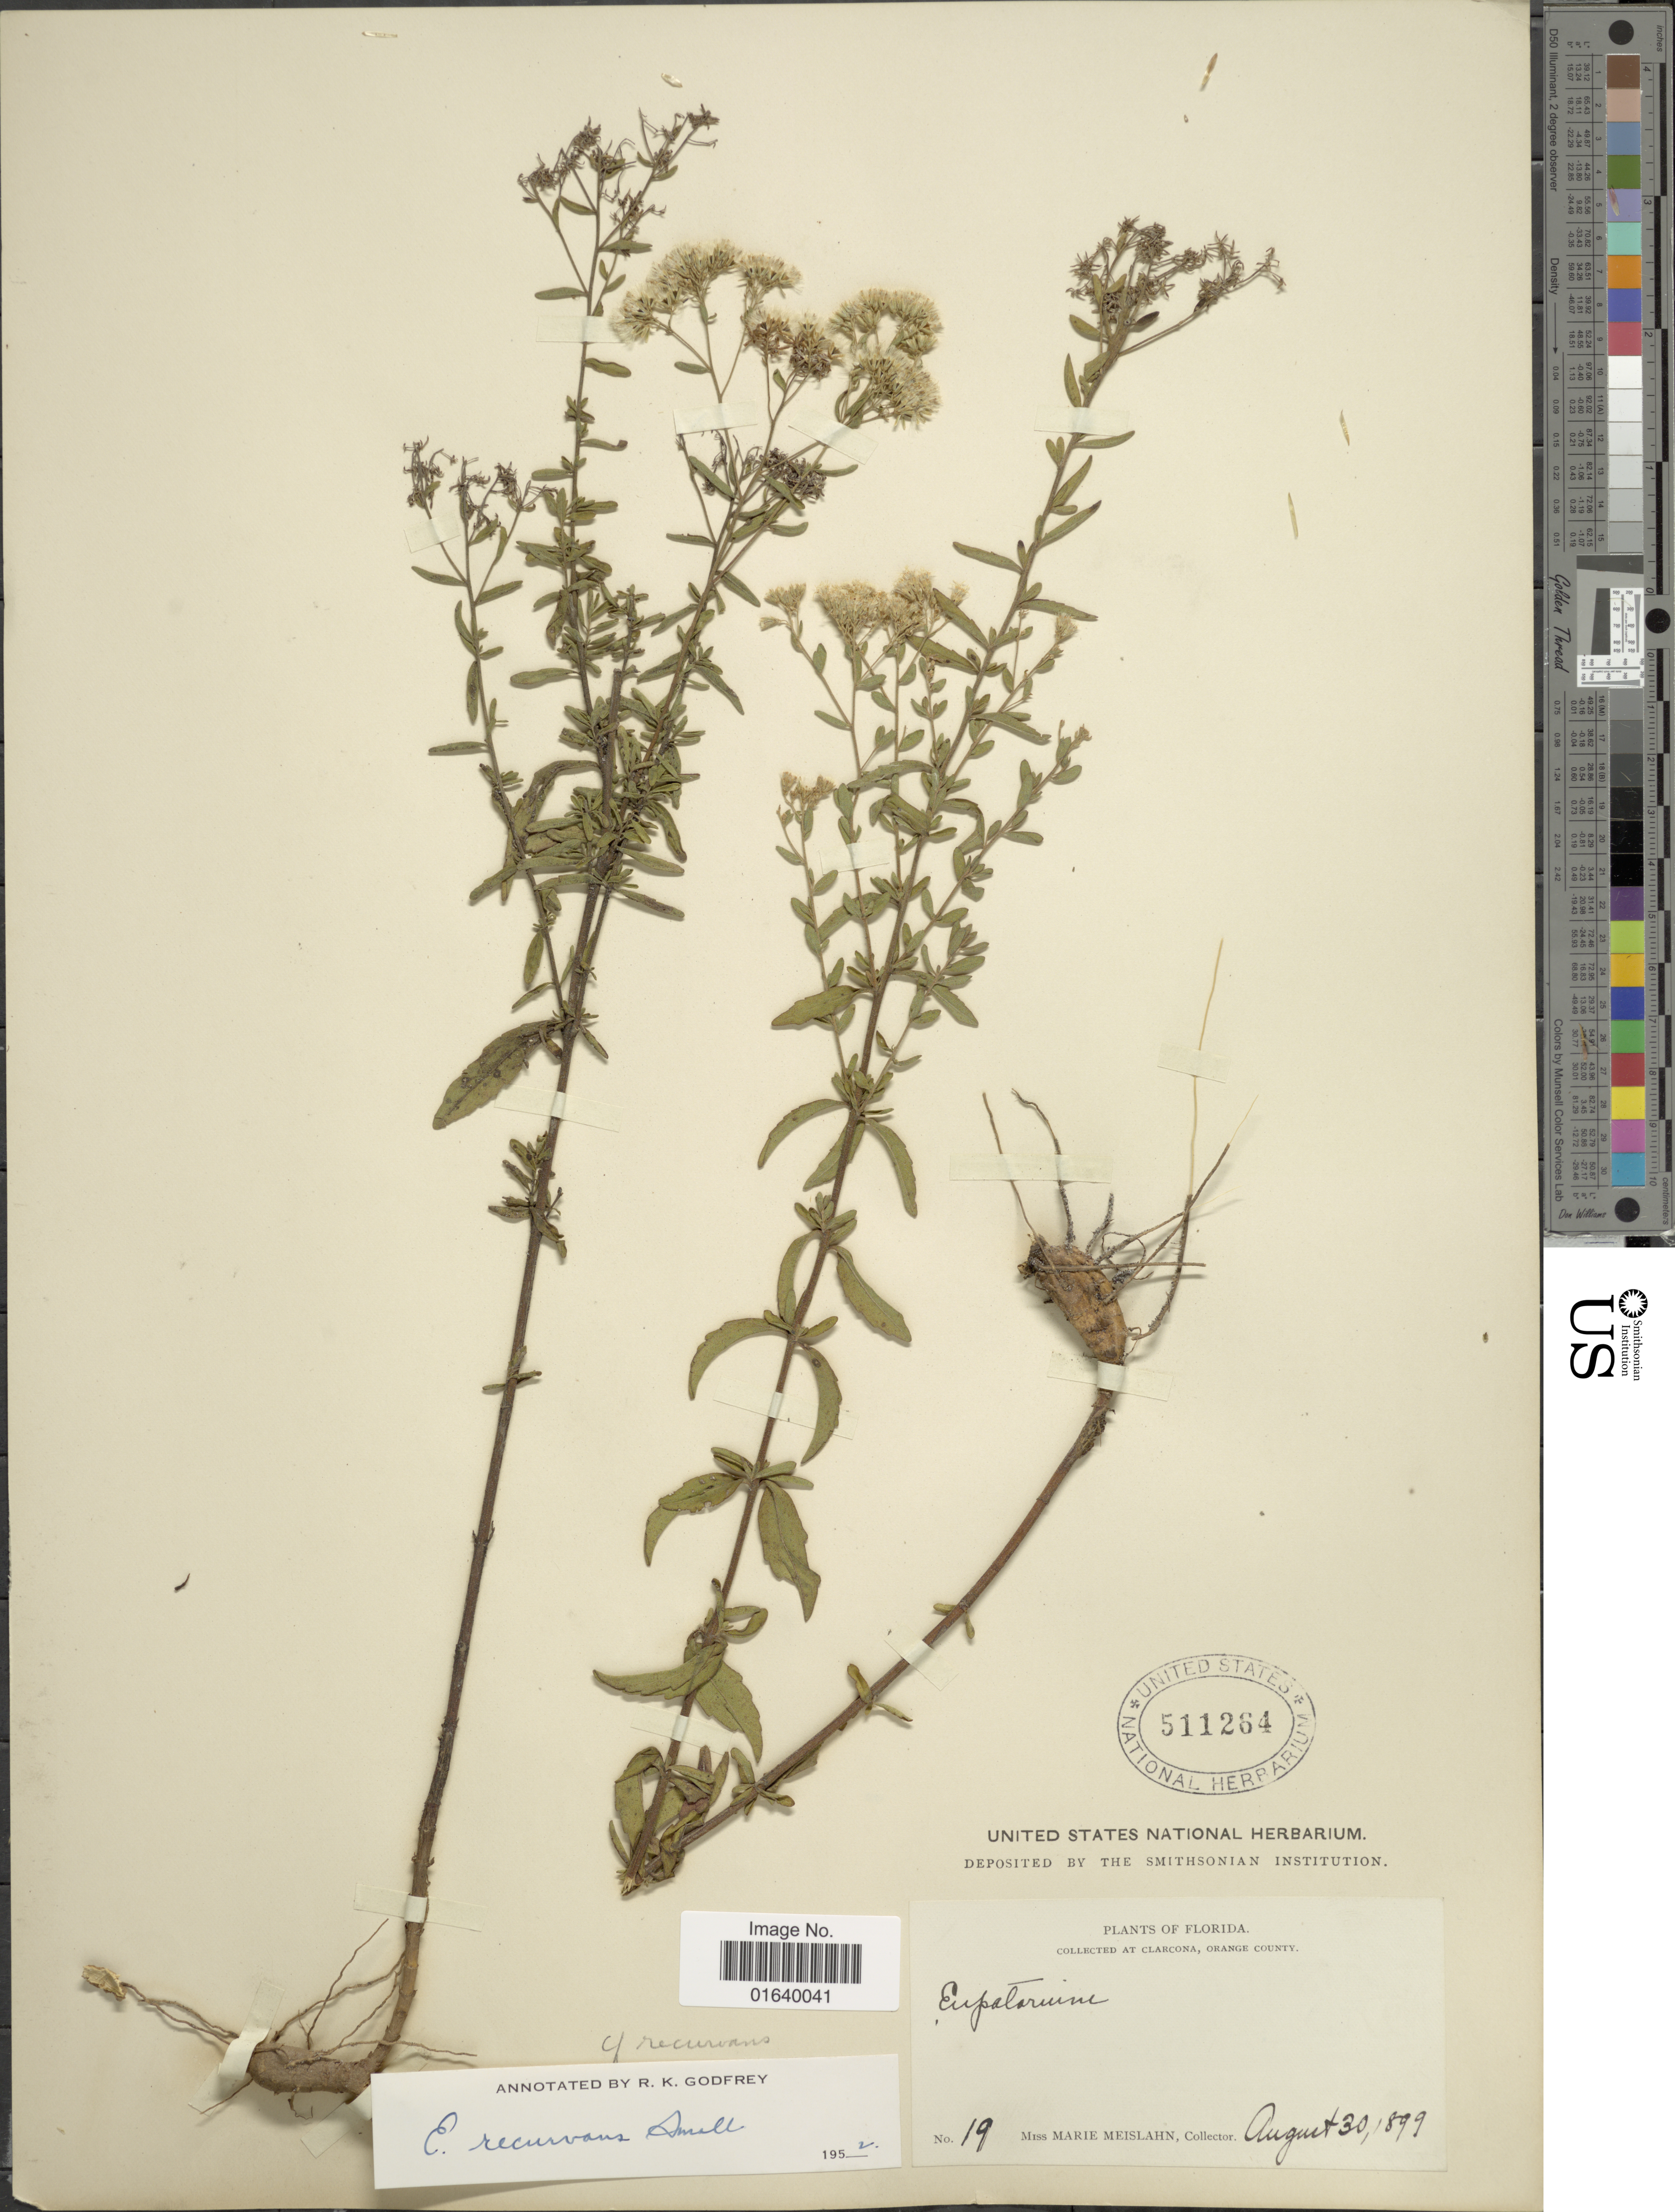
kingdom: Plantae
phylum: Tracheophyta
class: Magnoliopsida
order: Asterales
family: Asteraceae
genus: Eupatorium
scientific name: Eupatorium recurvans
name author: Small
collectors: M. Meislahn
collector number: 19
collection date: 1899-08-30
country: United States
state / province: Florida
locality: At Clarcona, Orange County.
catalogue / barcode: US 511264